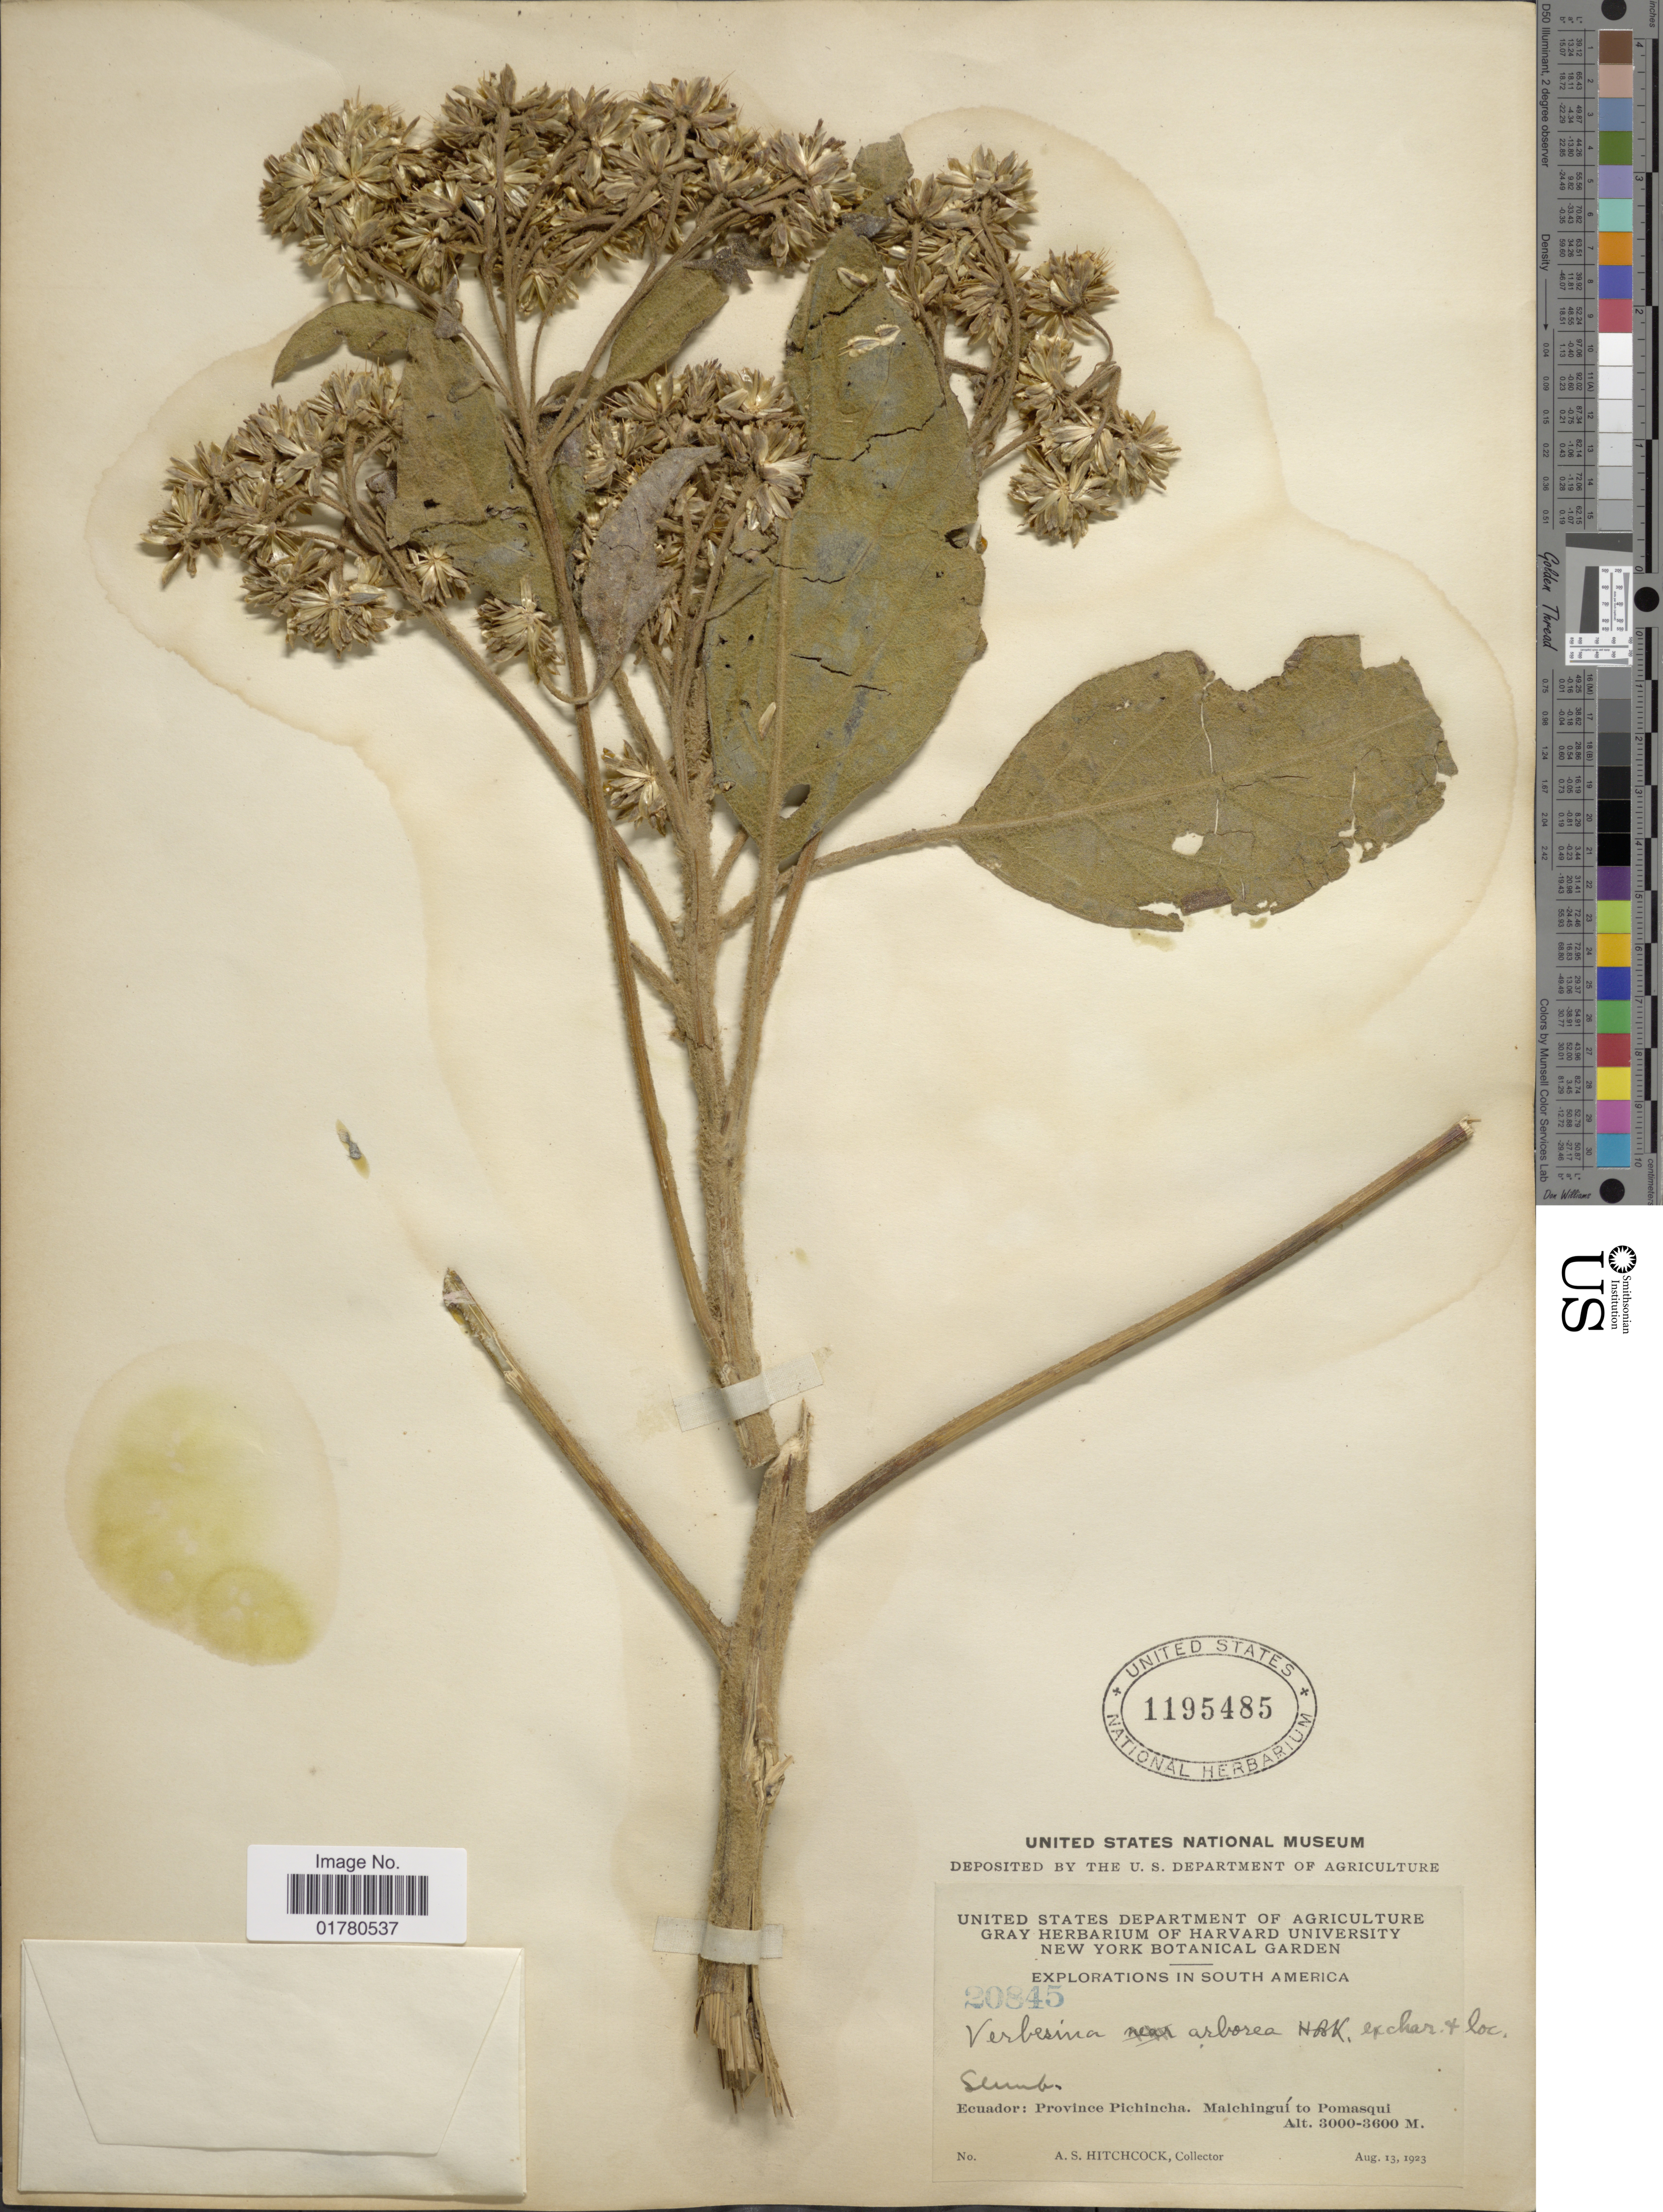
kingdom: Plantae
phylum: Tracheophyta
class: Magnoliopsida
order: Asterales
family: Asteraceae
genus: Verbesina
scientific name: Verbesina arborea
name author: Kunth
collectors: A. S. Hitchcock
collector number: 20845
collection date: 1923-08-13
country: Ecuador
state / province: Pichincha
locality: Malchinguí to Pomasqui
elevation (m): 3000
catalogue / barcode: US 1195485